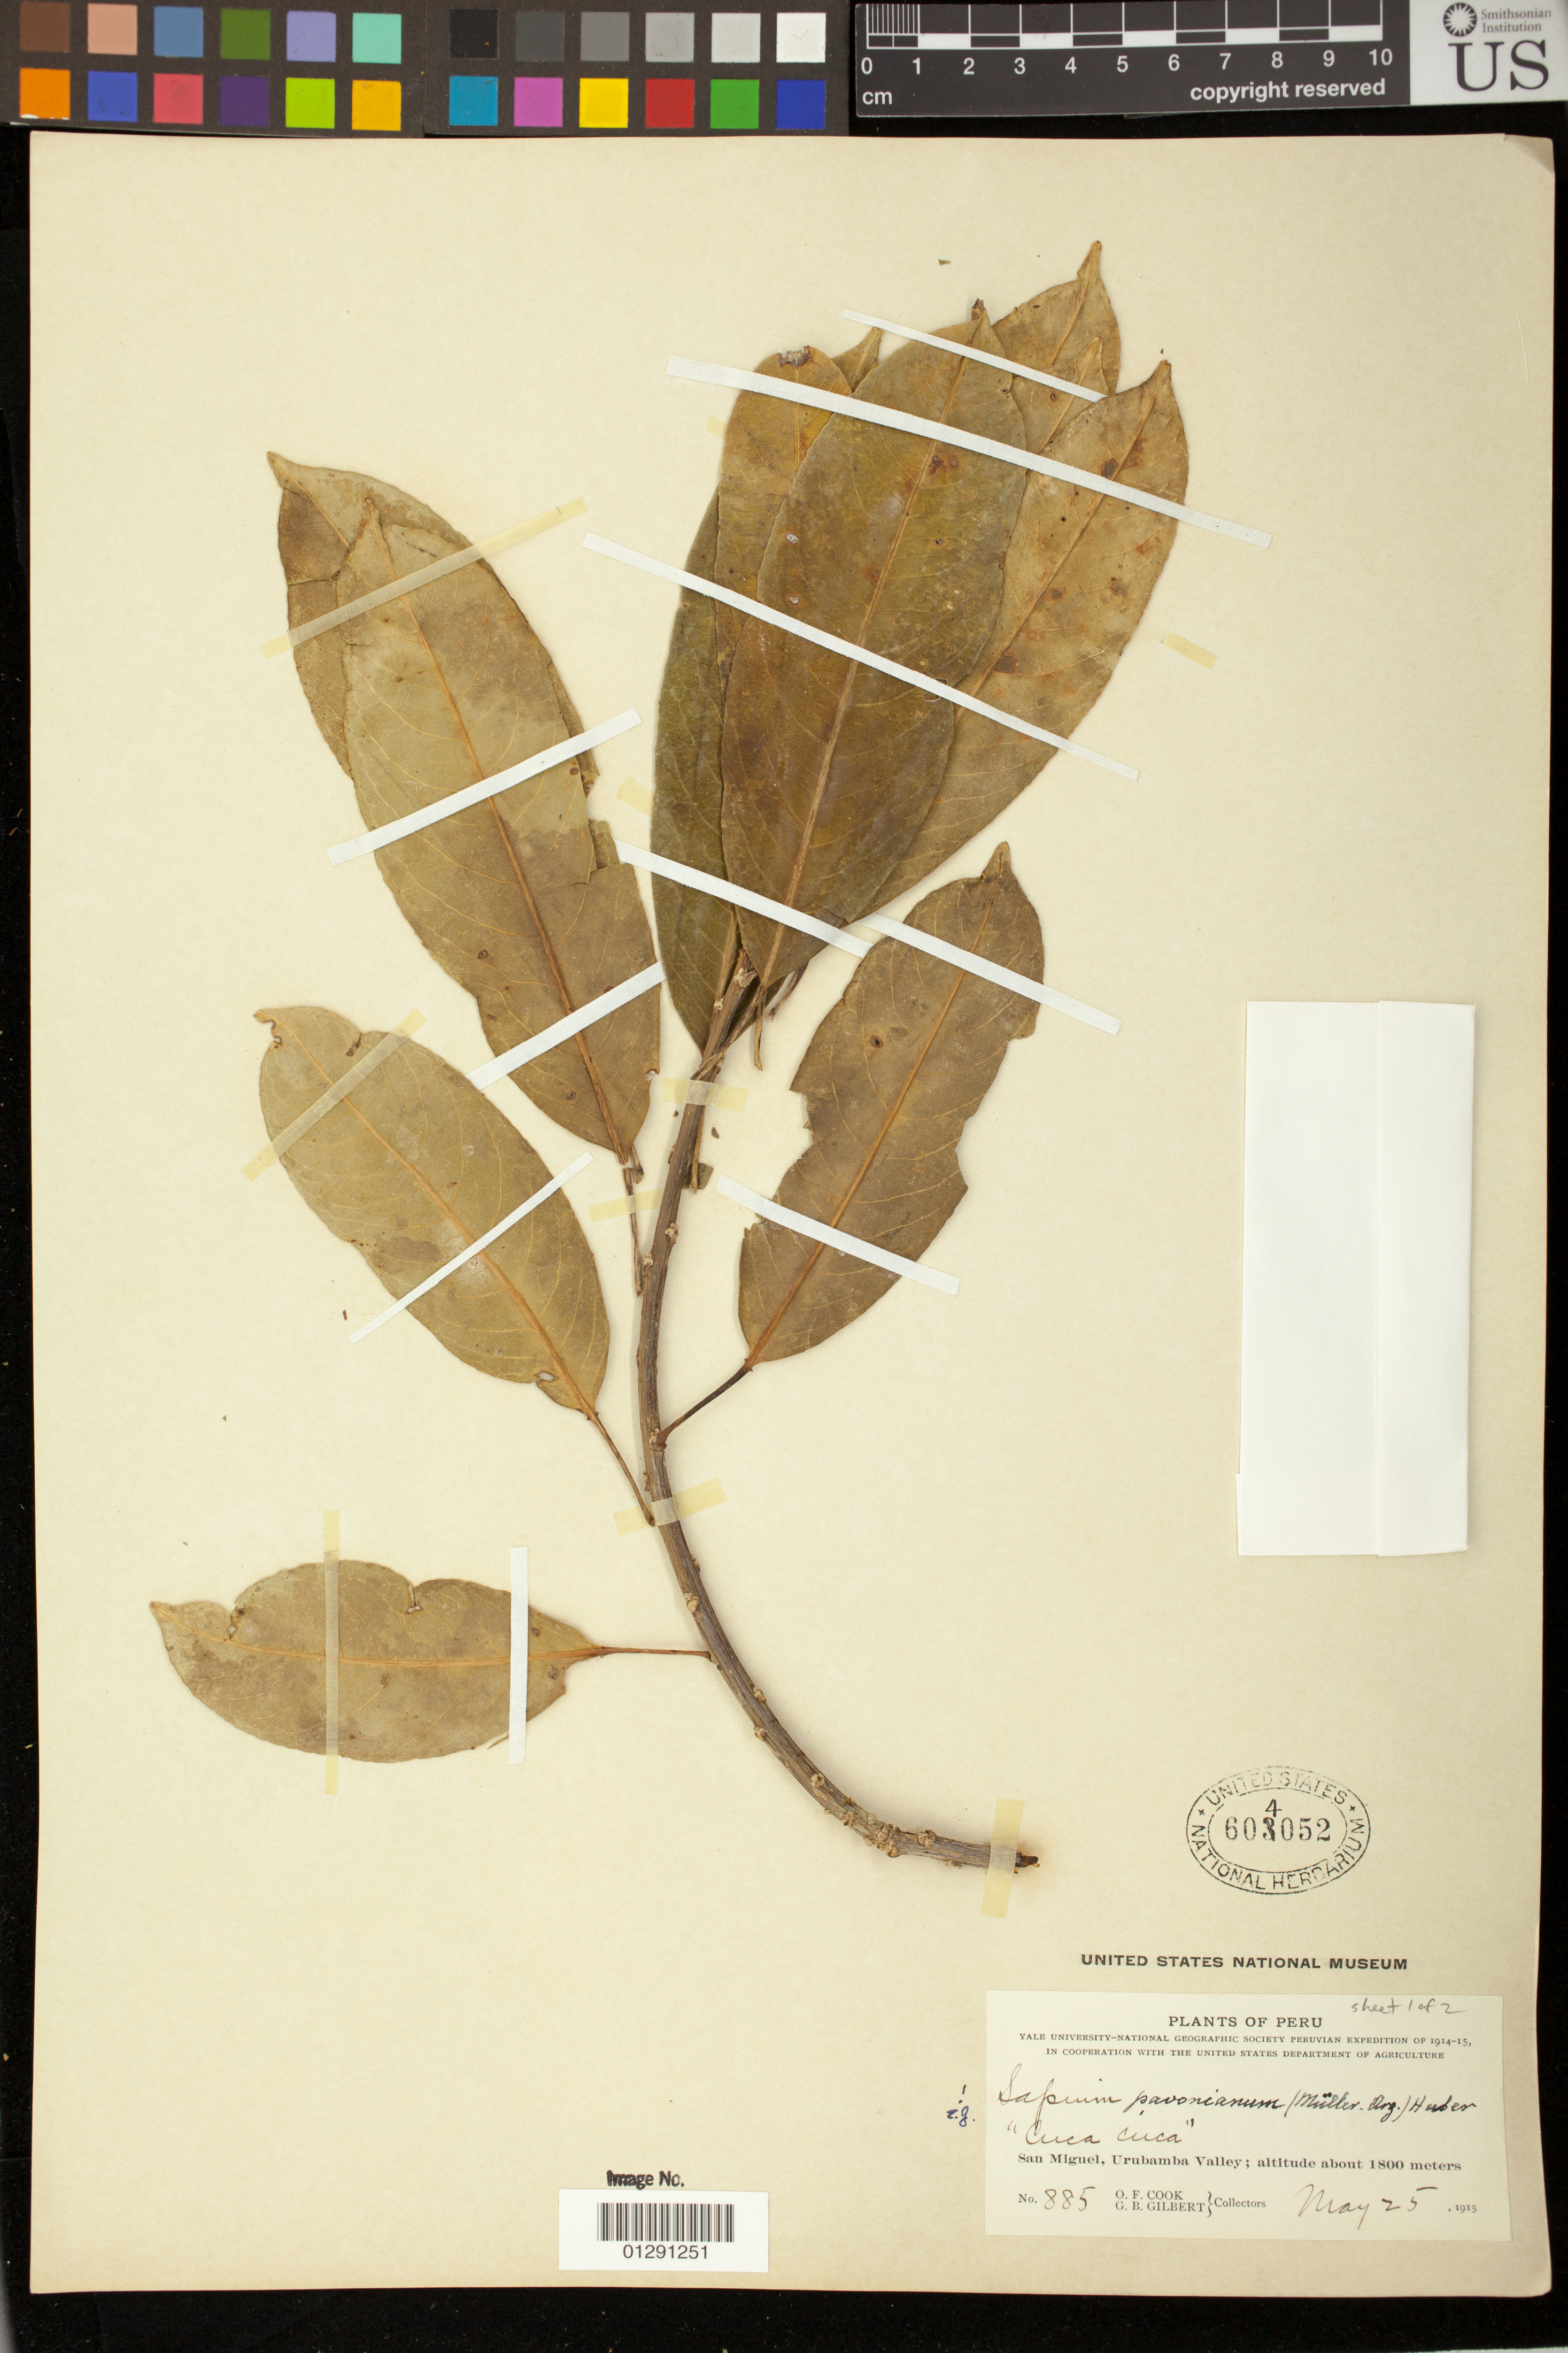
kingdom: Plantae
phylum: Tracheophyta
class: Magnoliopsida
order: Malpighiales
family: Euphorbiaceae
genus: Sapium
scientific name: Sapium glandulatum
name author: (Vell.) Pax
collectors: O. F. Cook & G. B. Gilbert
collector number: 885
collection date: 1915-05-25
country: Peru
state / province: Cusco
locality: San Miguel, Urubamba Valley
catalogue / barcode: US 604052